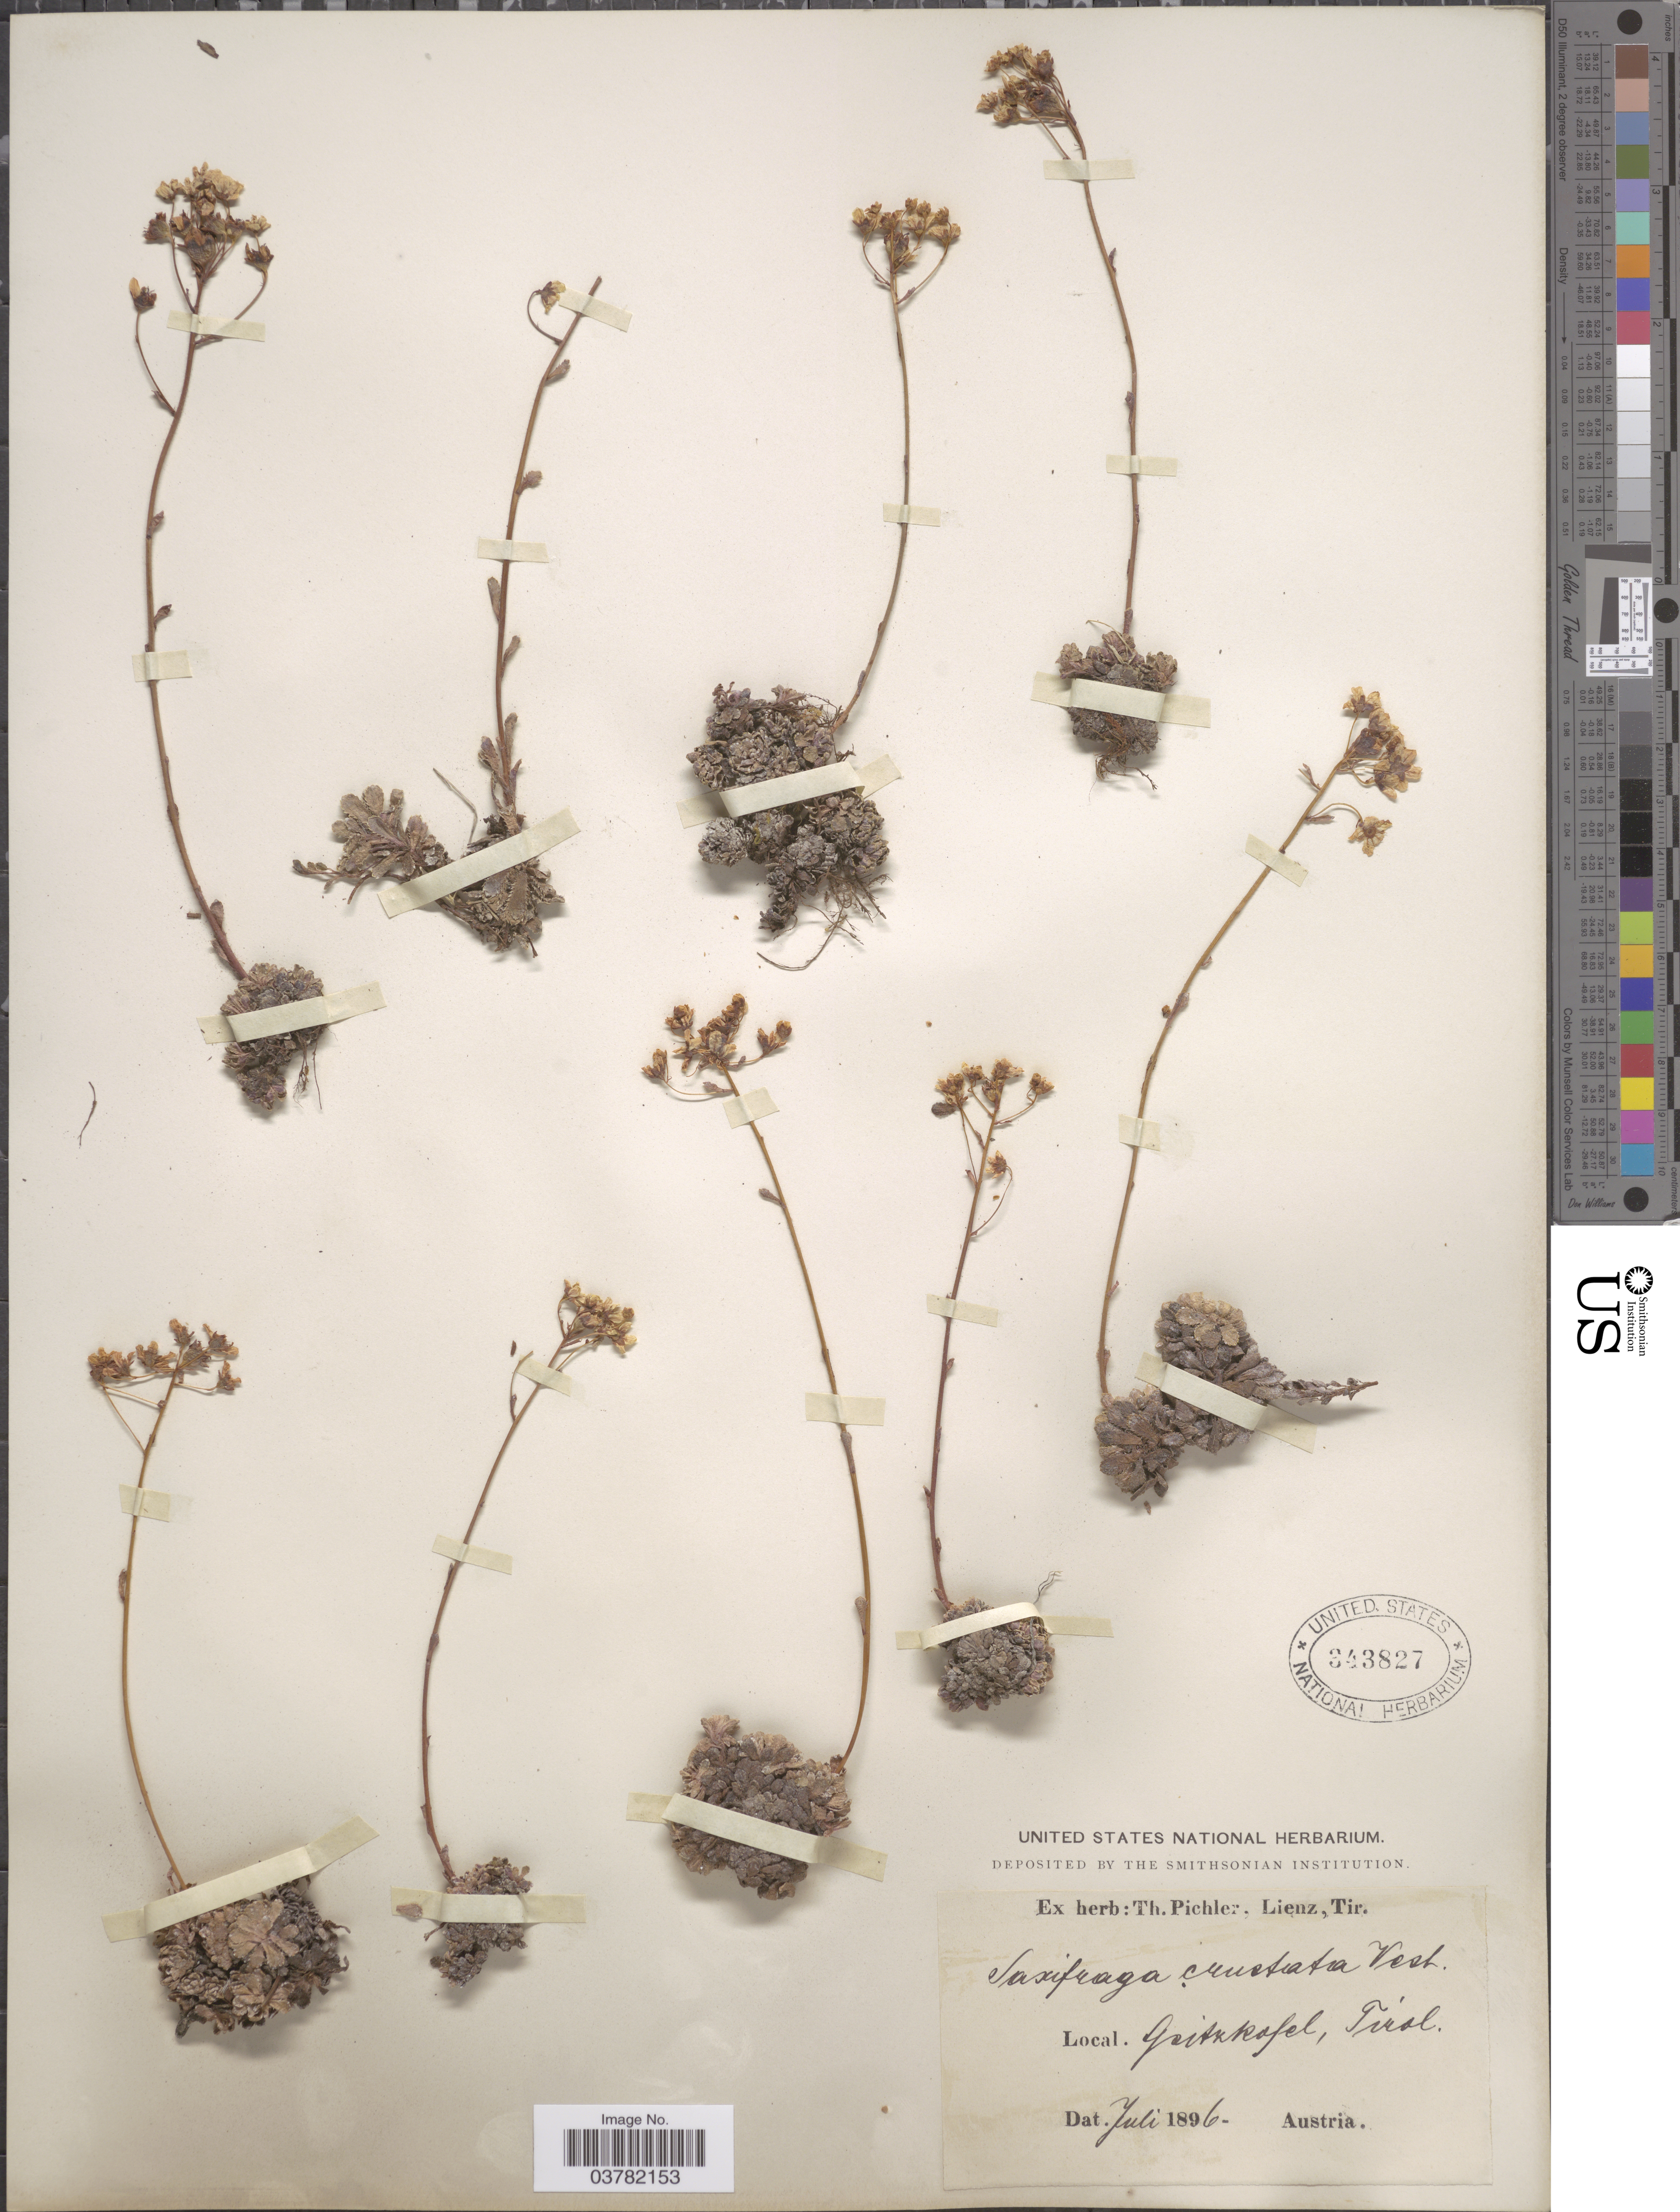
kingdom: Plantae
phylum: Tracheophyta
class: Magnoliopsida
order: Saxifragales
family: Saxifragaceae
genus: Saxifraga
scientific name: Saxifraga crustata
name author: Vest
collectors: ex herb. T. Pichler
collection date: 1896-07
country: Austria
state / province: Tirol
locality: Gsitzkafel [interpreted].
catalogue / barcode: US 343827